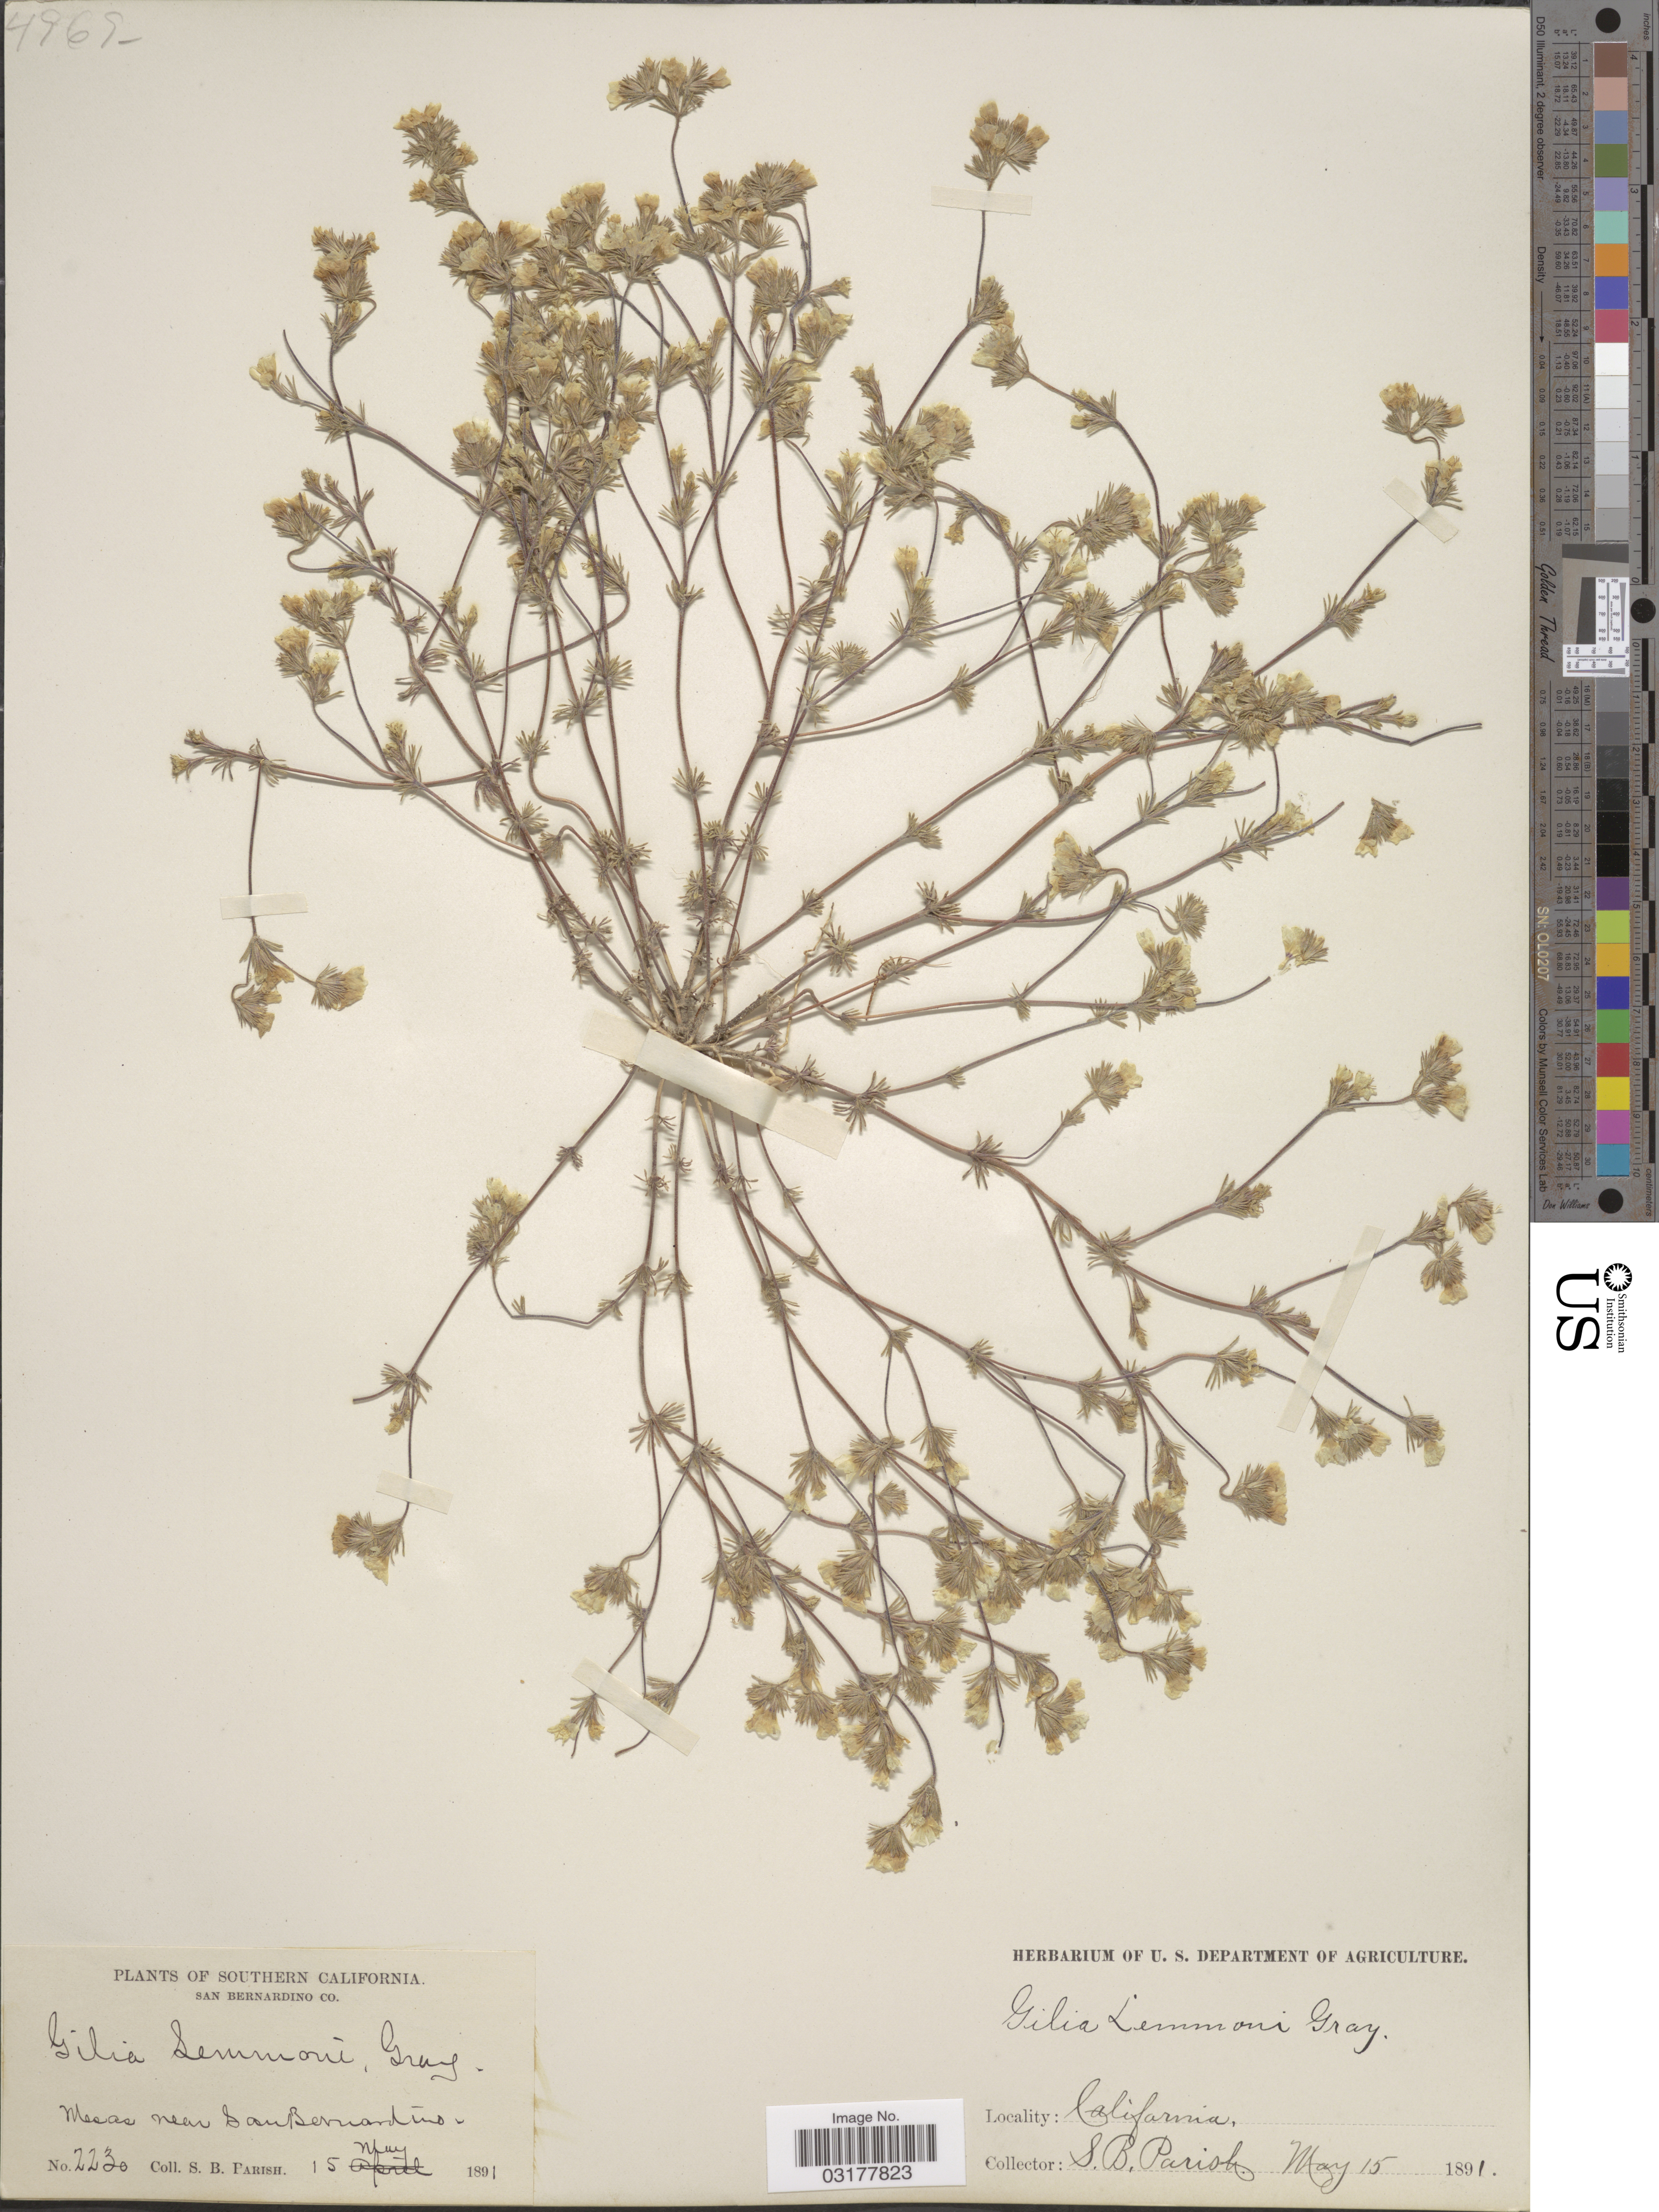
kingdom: Plantae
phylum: Tracheophyta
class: Magnoliopsida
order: Ericales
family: Polemoniaceae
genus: Leptosiphon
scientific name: Leptosiphon lemmonii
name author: (A. Gray) J.M. Porter & L.A. Johnson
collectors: S. B. Parish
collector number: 2230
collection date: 1891-05-15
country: United States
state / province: California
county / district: San Bernardino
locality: Southern California. San Bernardino Co. Mesas near San Bernardino.